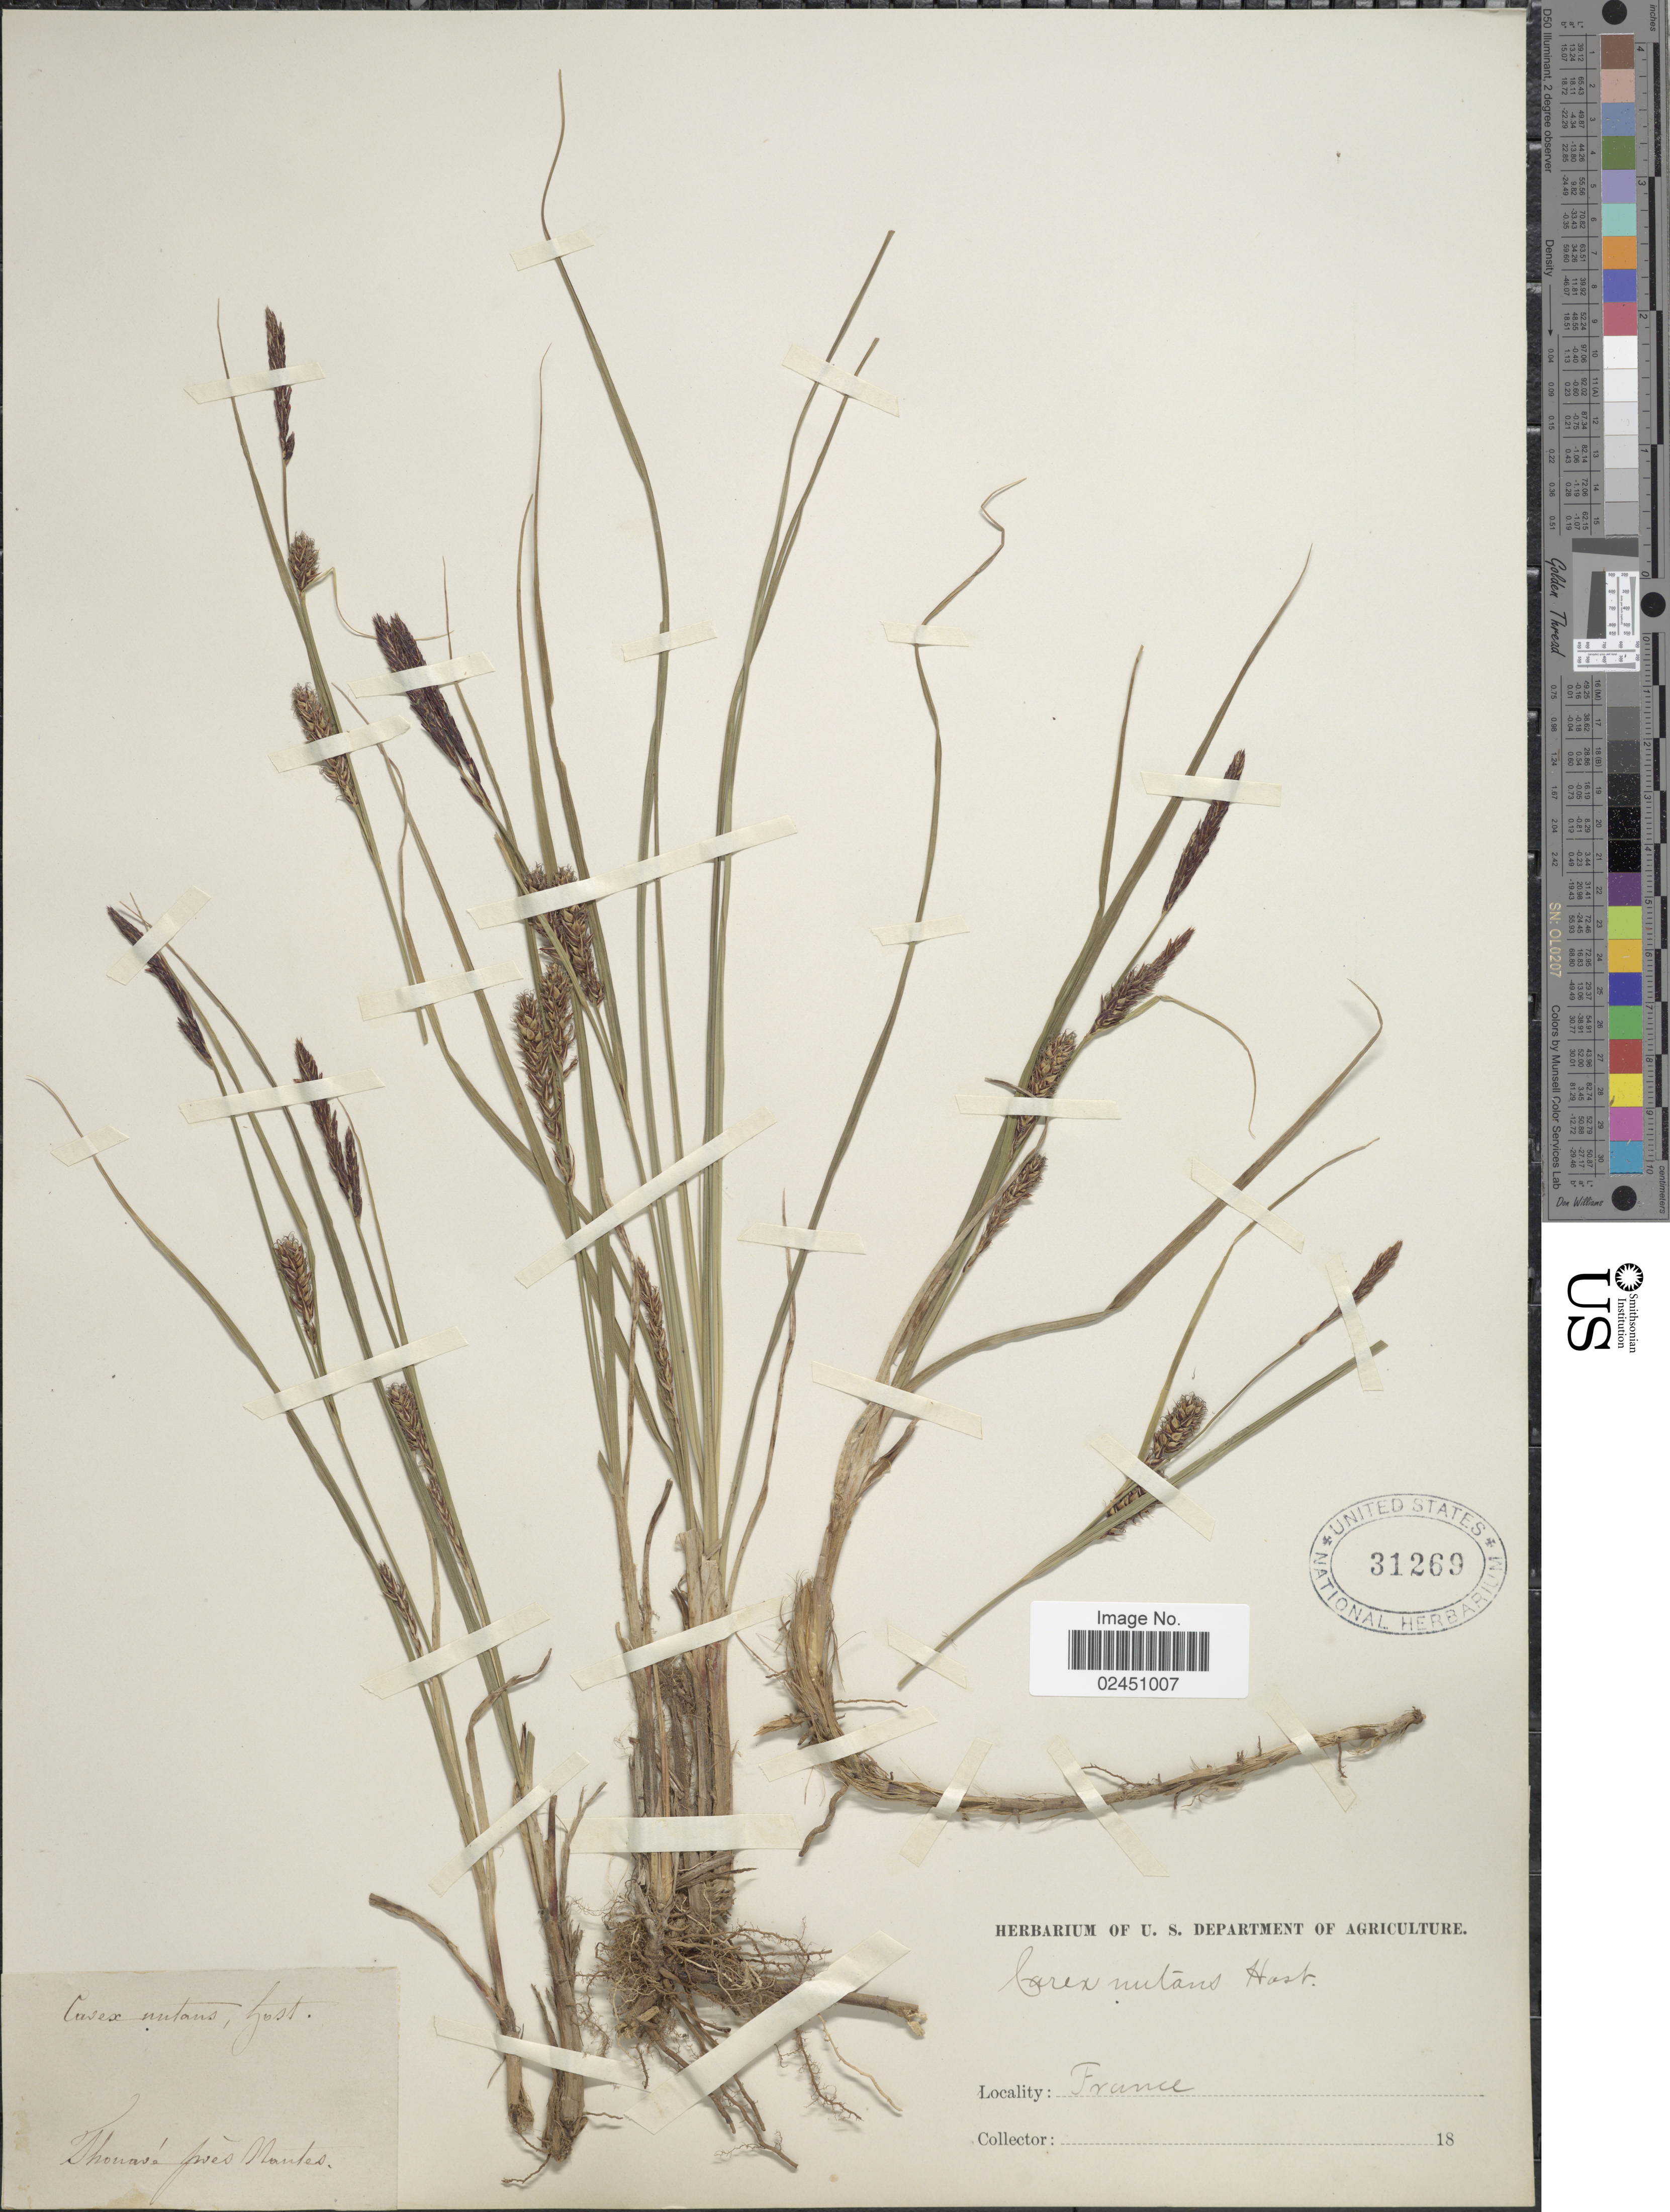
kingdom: Plantae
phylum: Tracheophyta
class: Liliopsida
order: Poales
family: Cyperaceae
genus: Carex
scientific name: Carex melanostachya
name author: M. Bieb. ex Willd.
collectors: ex herb. U. S. Department of Agriculture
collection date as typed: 18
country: France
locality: Thomase pres Montes [interpreted]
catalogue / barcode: US 31269